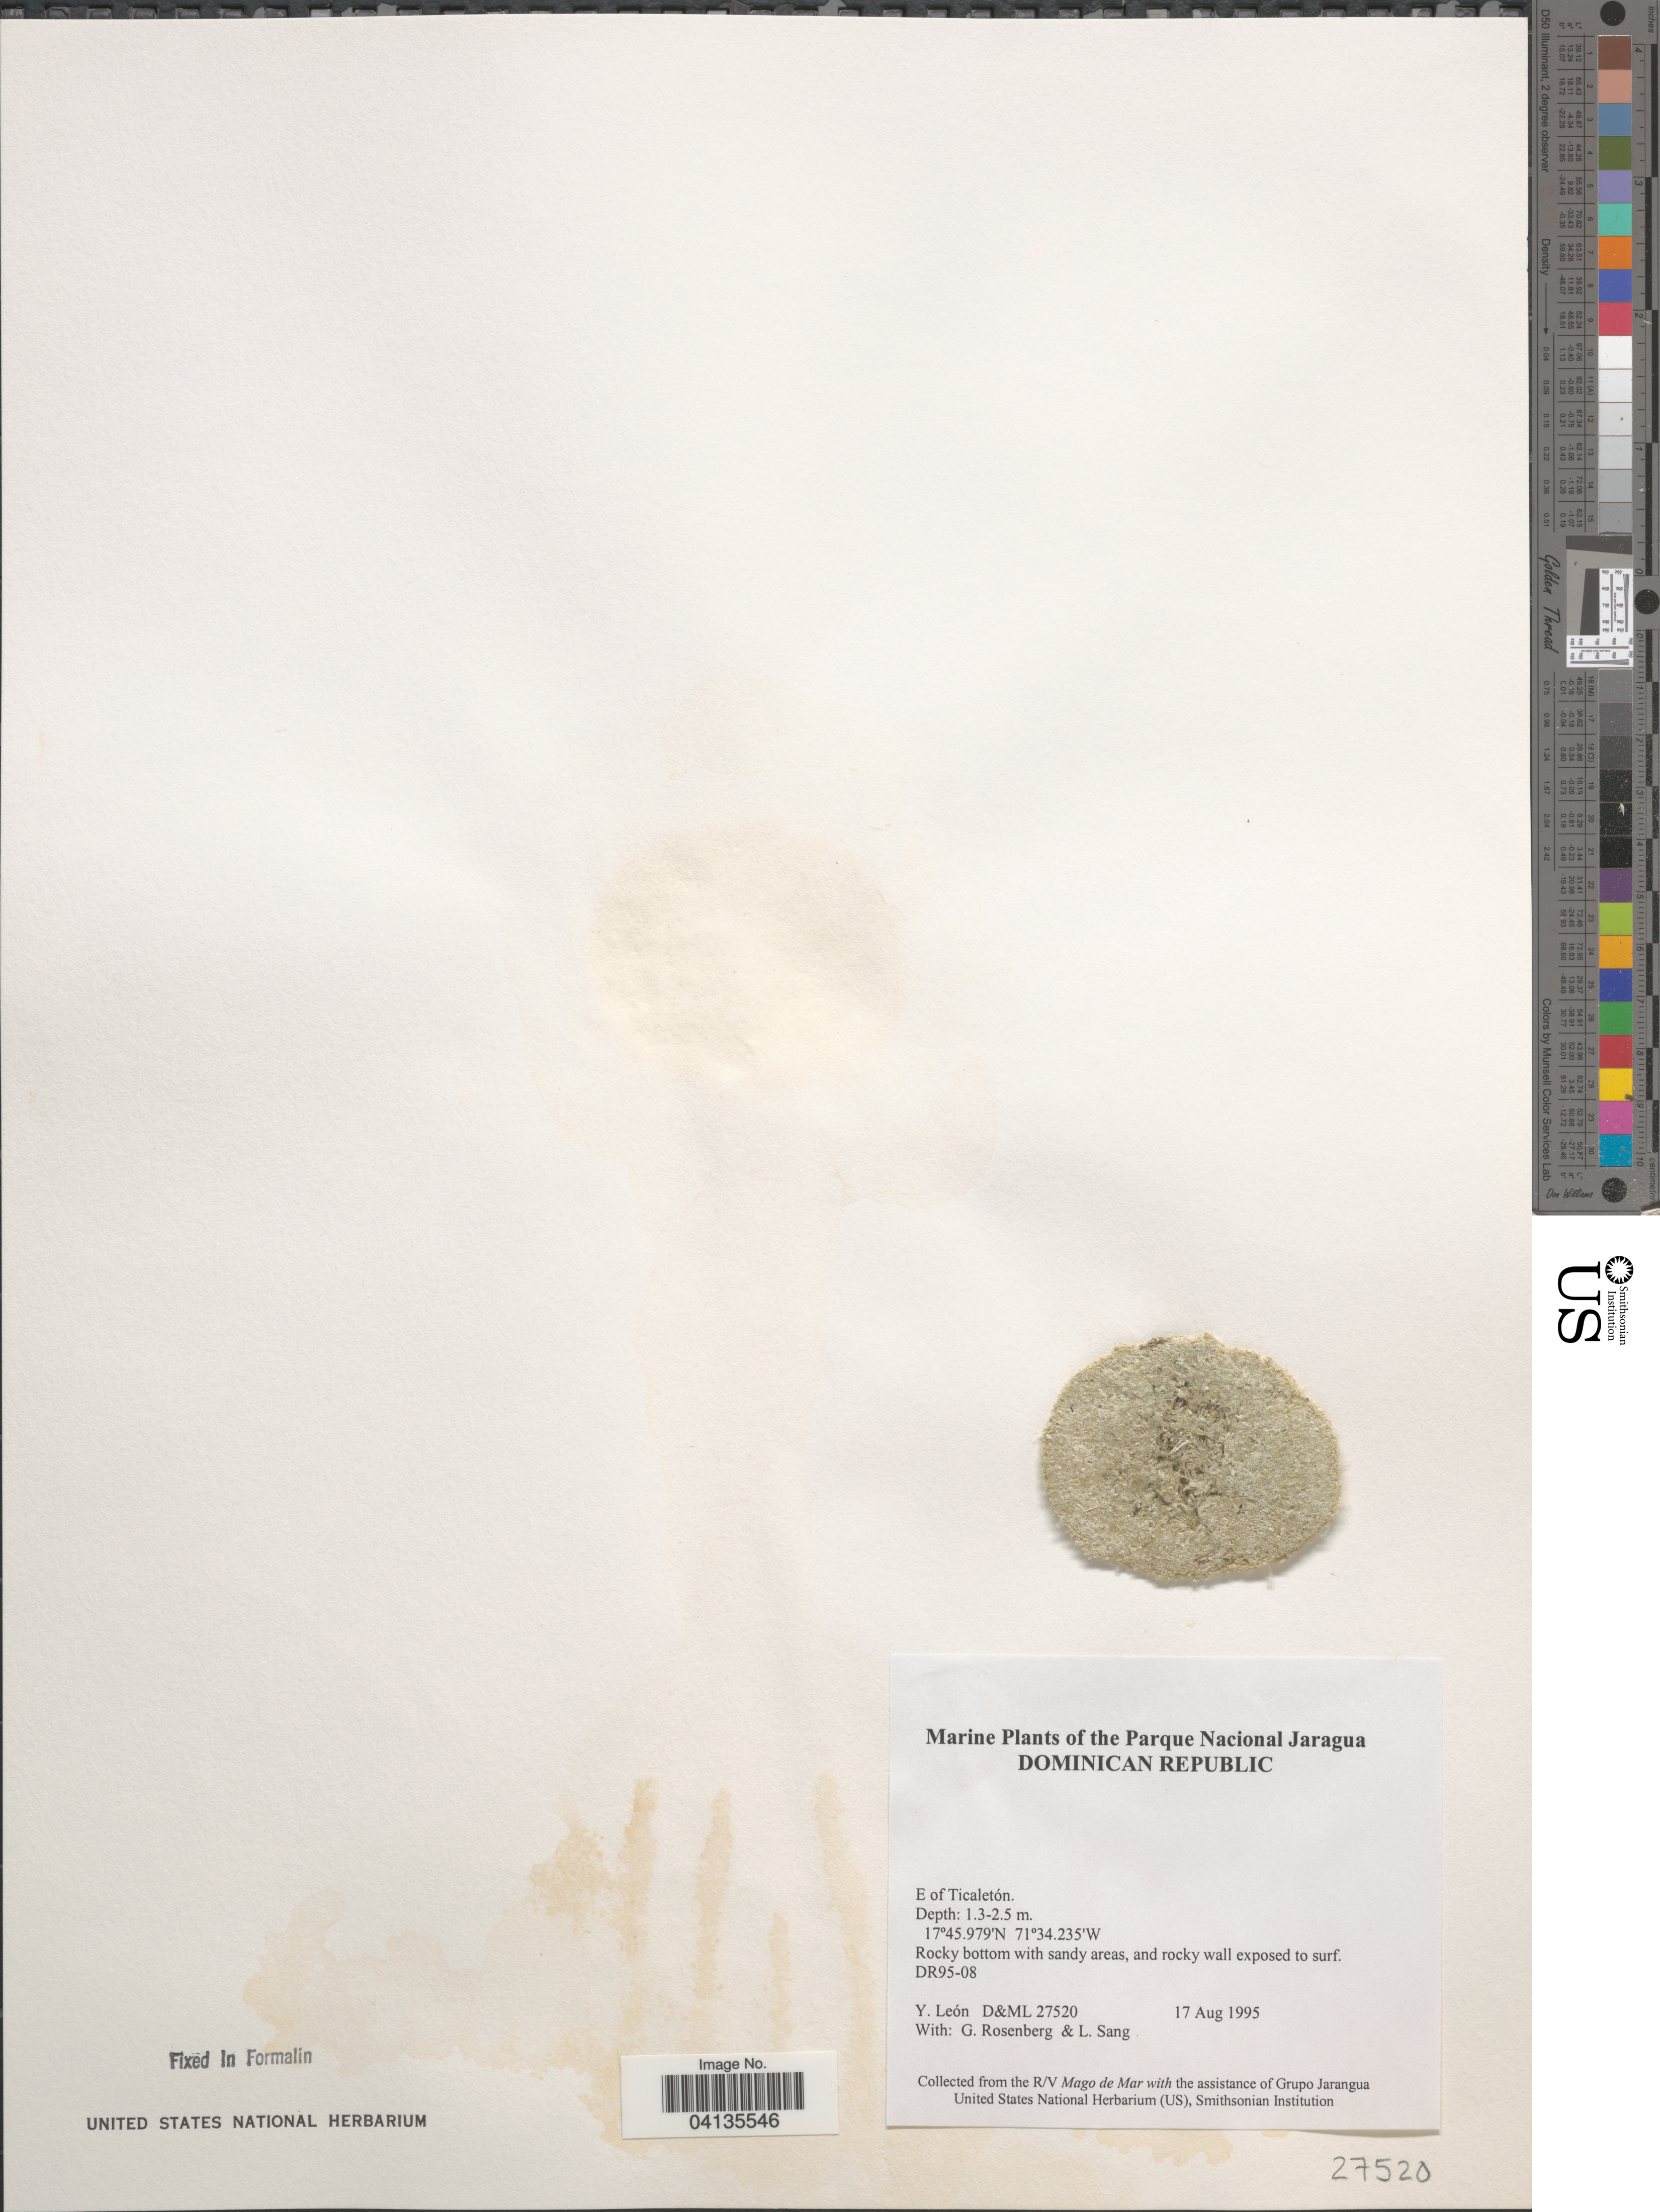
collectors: Y. León, G. Rosenberg & L. Sang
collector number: D&ML27520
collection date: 1995-08-17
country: Dominican Republic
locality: E of Ticaletón. DR95-08.